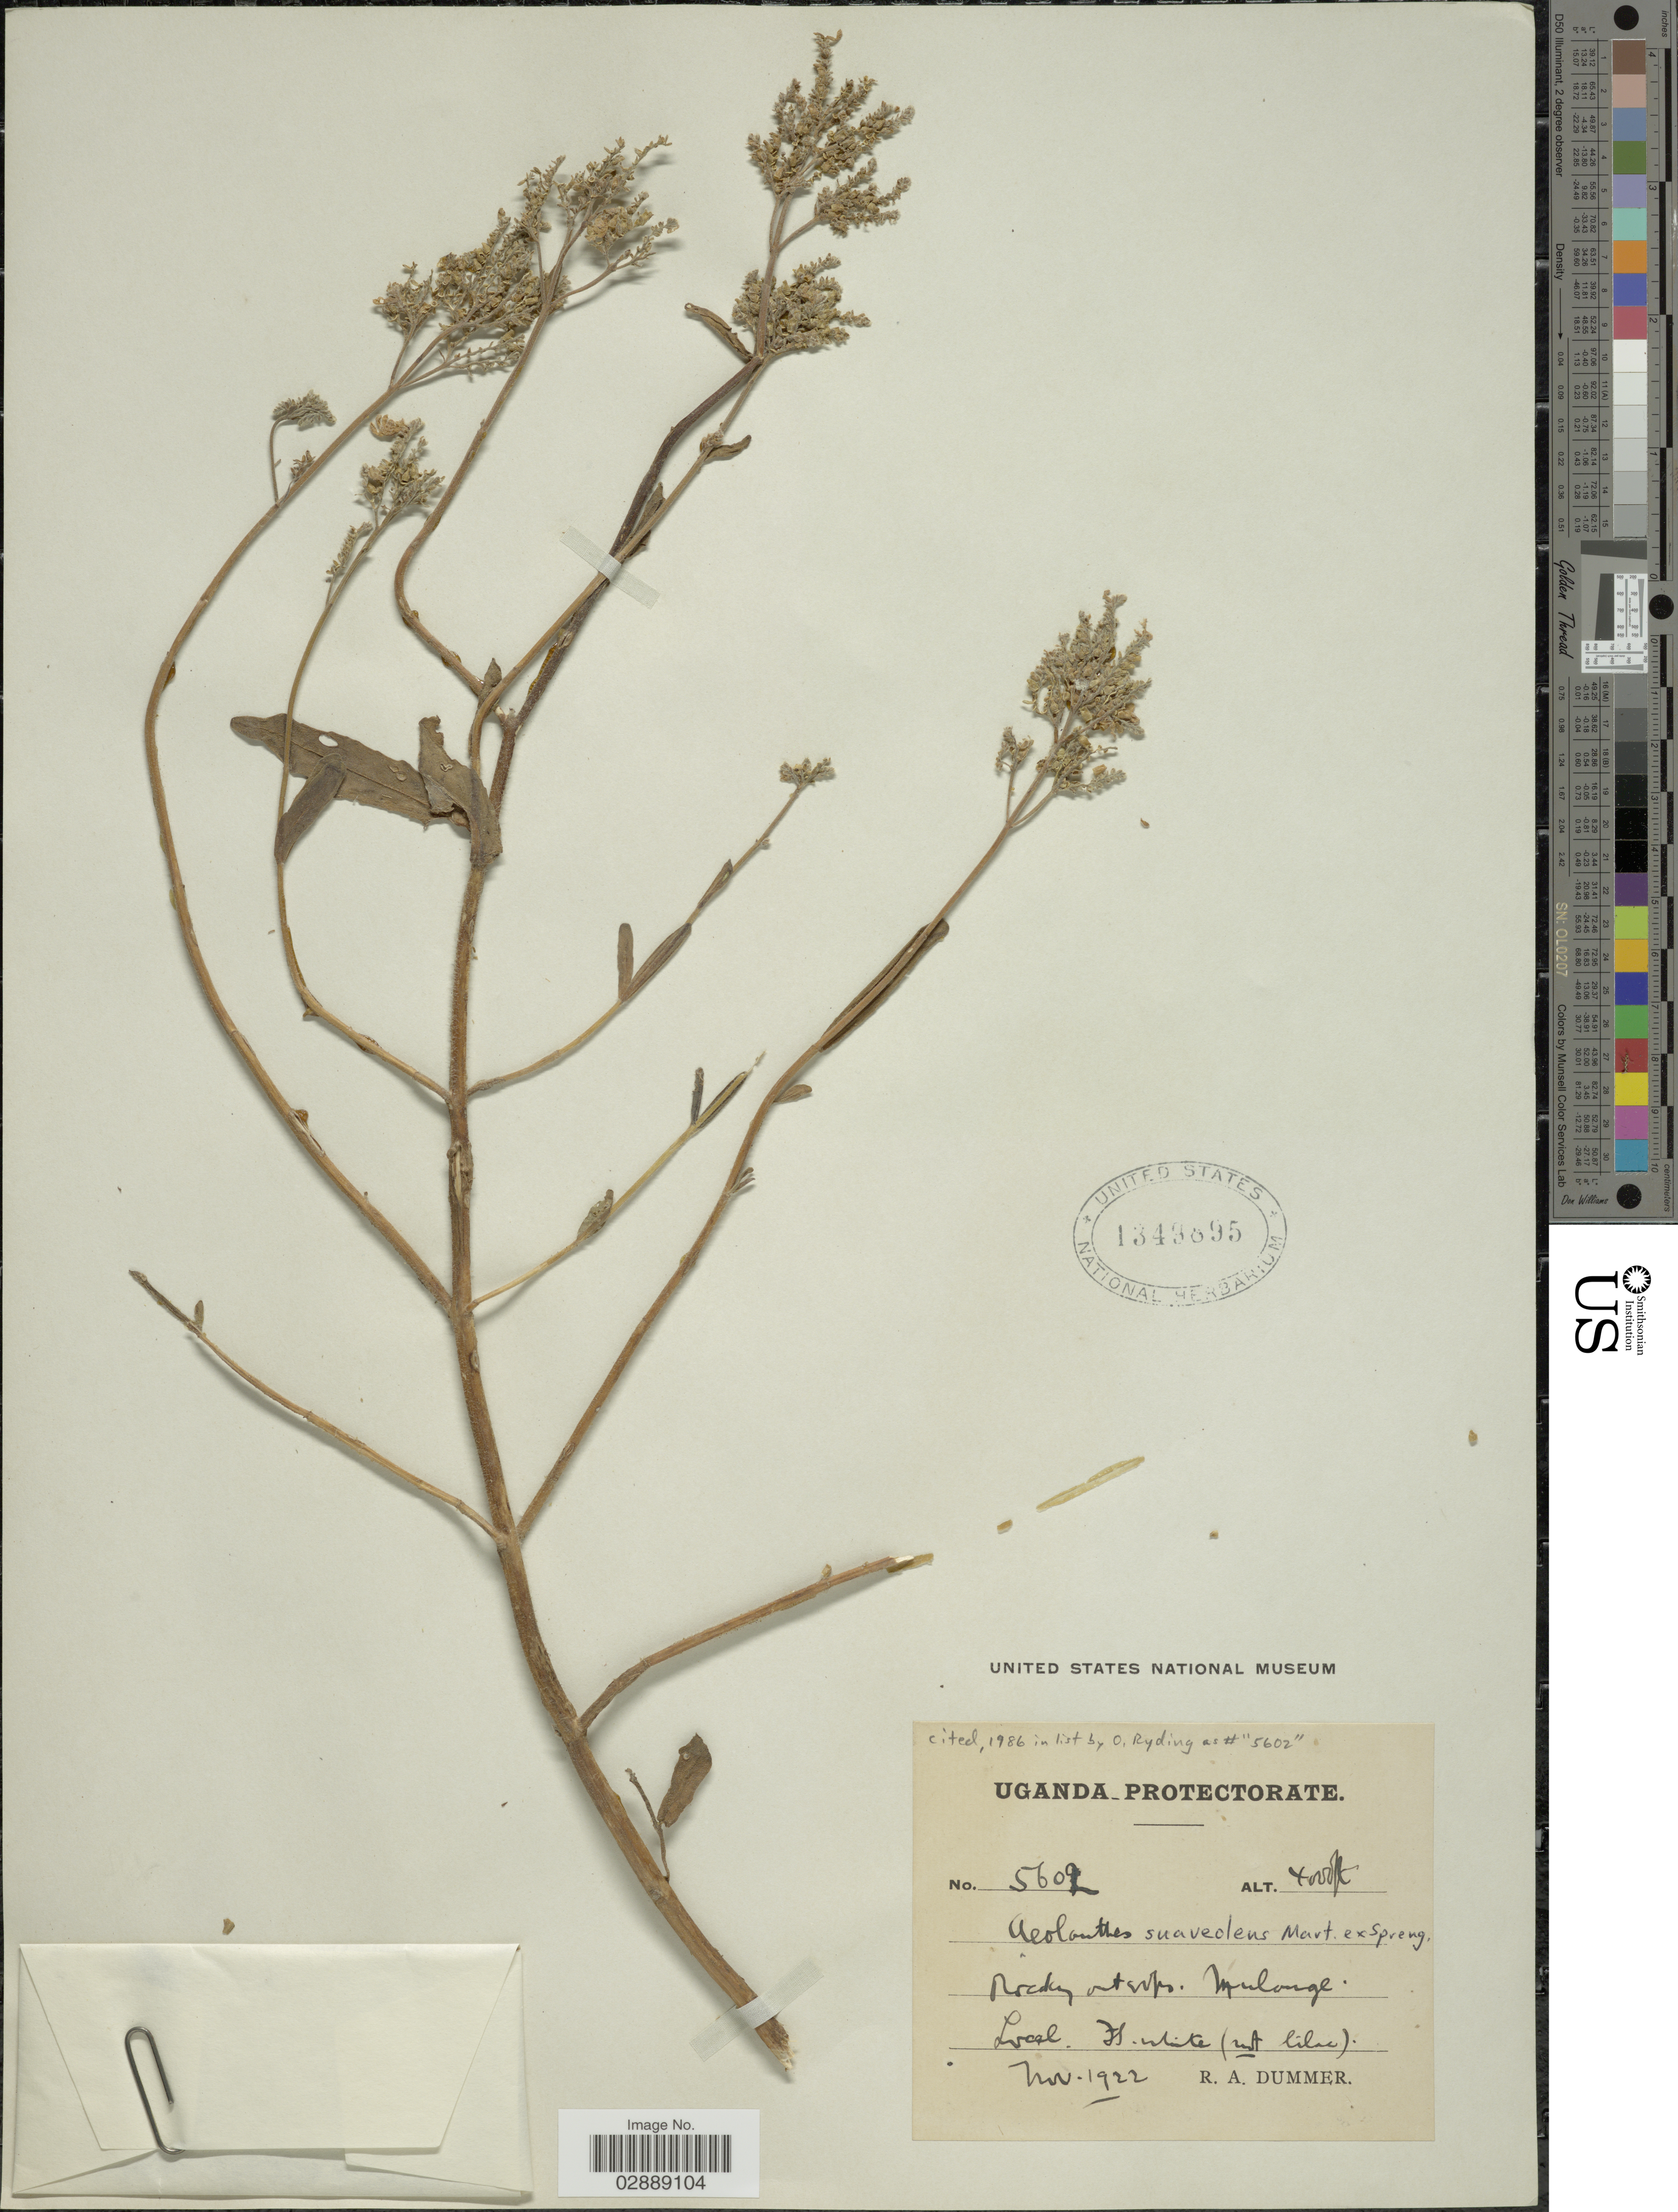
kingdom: Plantae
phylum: Tracheophyta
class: Magnoliopsida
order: Lamiales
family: Lamiaceae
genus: Aeollanthus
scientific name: Aeollanthus suaveolens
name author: Mart. ex Spreng.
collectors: R. Dümmer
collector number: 5602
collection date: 1922-11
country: Uganda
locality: Uganda Protectorate. Mulange.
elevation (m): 1219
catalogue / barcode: US 1349895